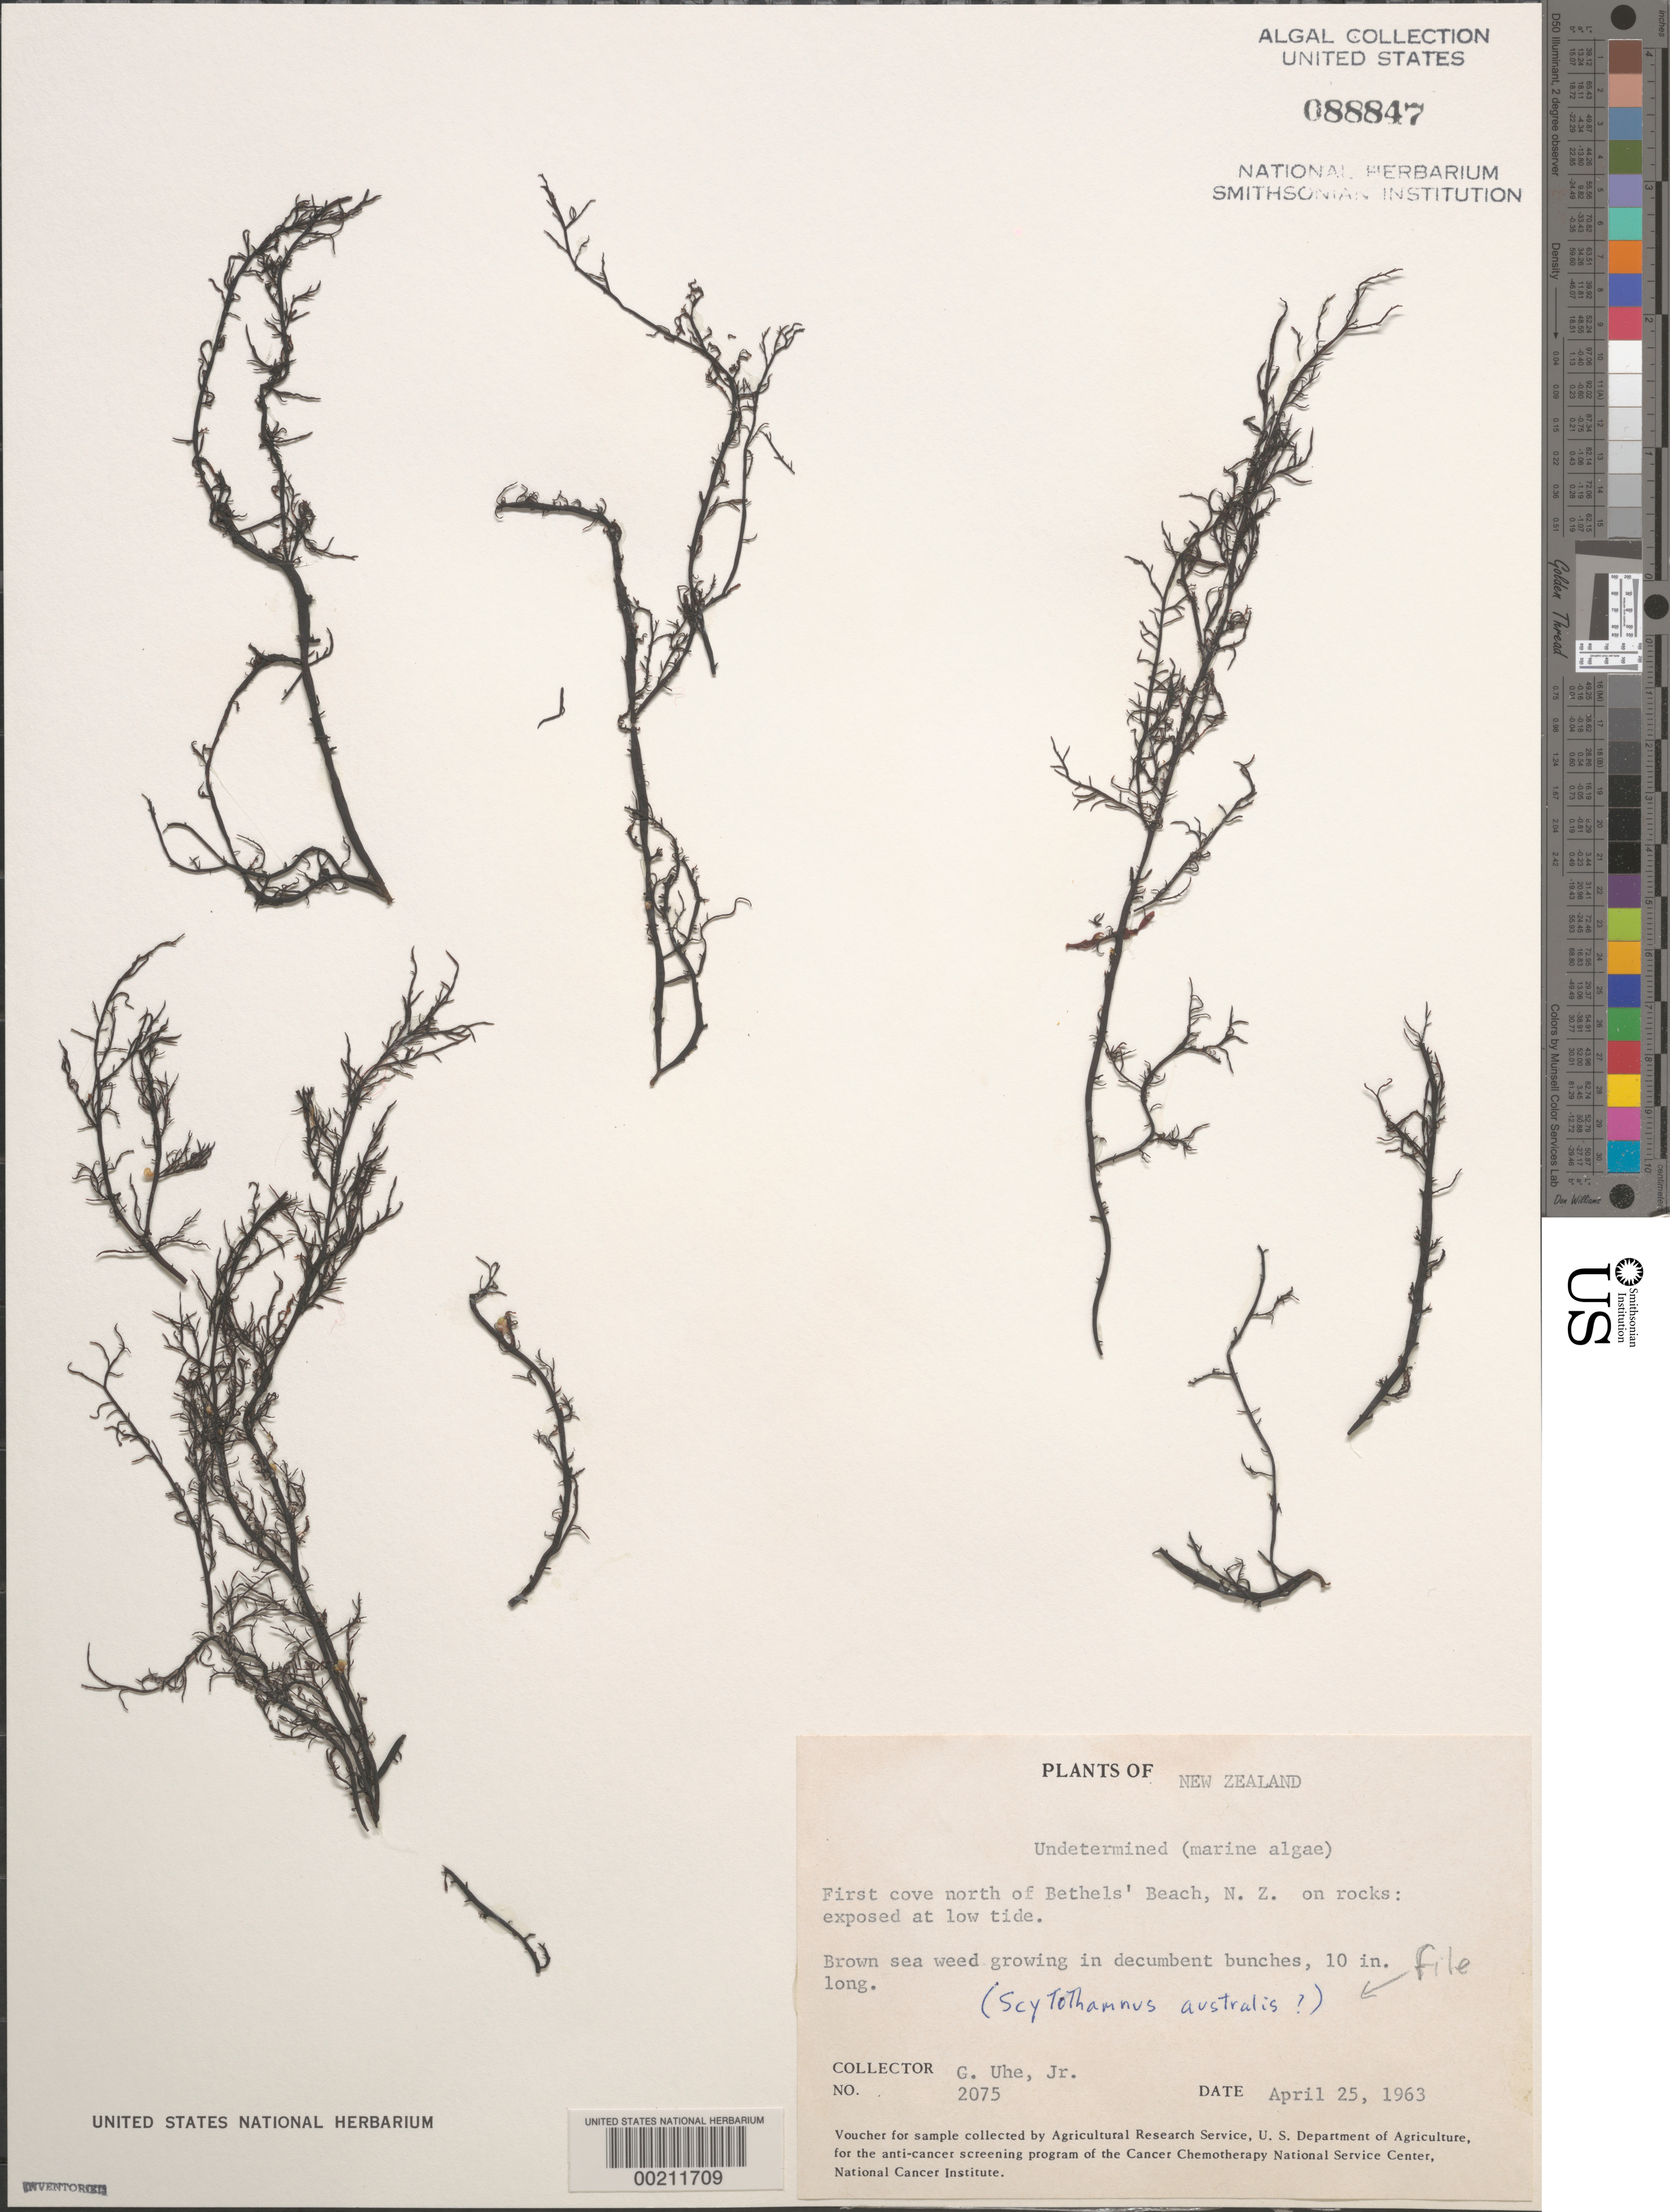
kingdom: Chromista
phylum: Ochrophyta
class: Phaeophyceae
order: Scytothamnales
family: Scytothamnaceae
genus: Scytothamnus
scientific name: Scytothamnus australis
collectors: G. Uhe Jr.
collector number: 2075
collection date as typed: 25 Apr 1963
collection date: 1963-04-25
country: New Zealand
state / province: Auckland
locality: First cove north of bethels' beach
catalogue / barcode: US 88847